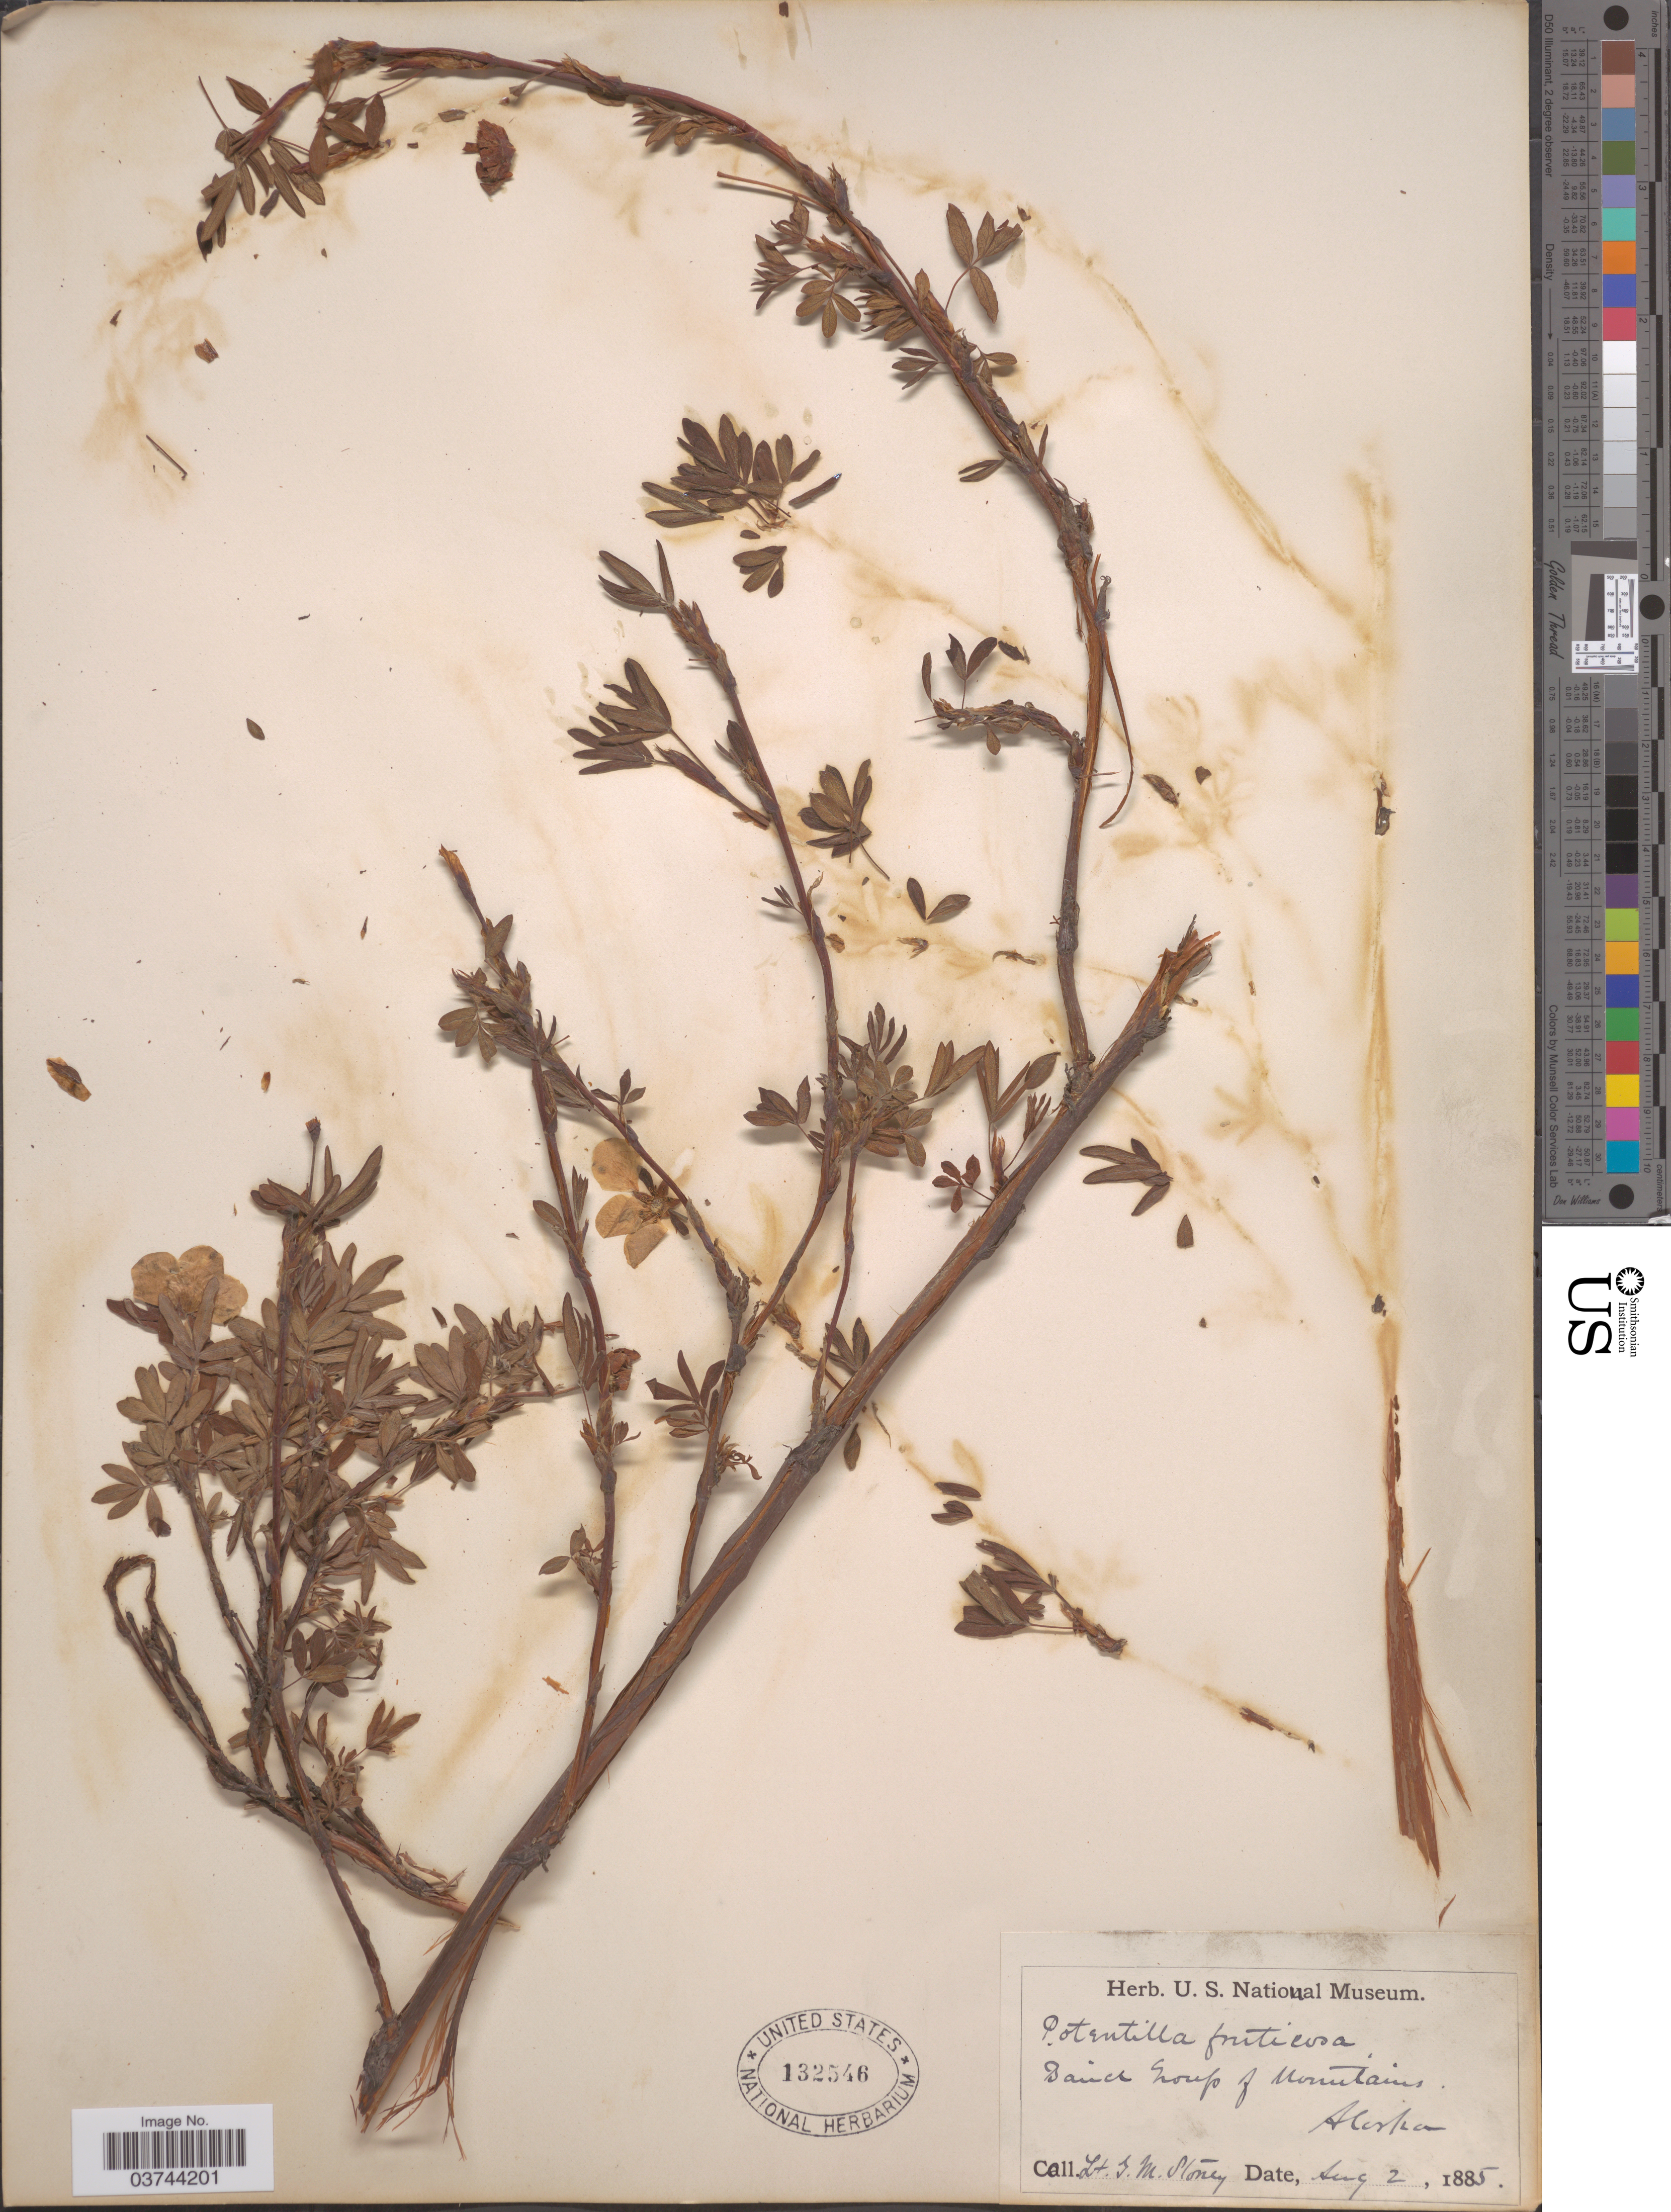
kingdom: Plantae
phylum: Tracheophyta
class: Magnoliopsida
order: Rosales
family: Rosaceae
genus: Dasiphora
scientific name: Dasiphora fruticosa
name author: (L.) Rydb.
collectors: L. Stoney & G. Stoney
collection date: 1885-08-02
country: United States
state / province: Alaska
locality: Baird Group of Mountains.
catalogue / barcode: US 132546